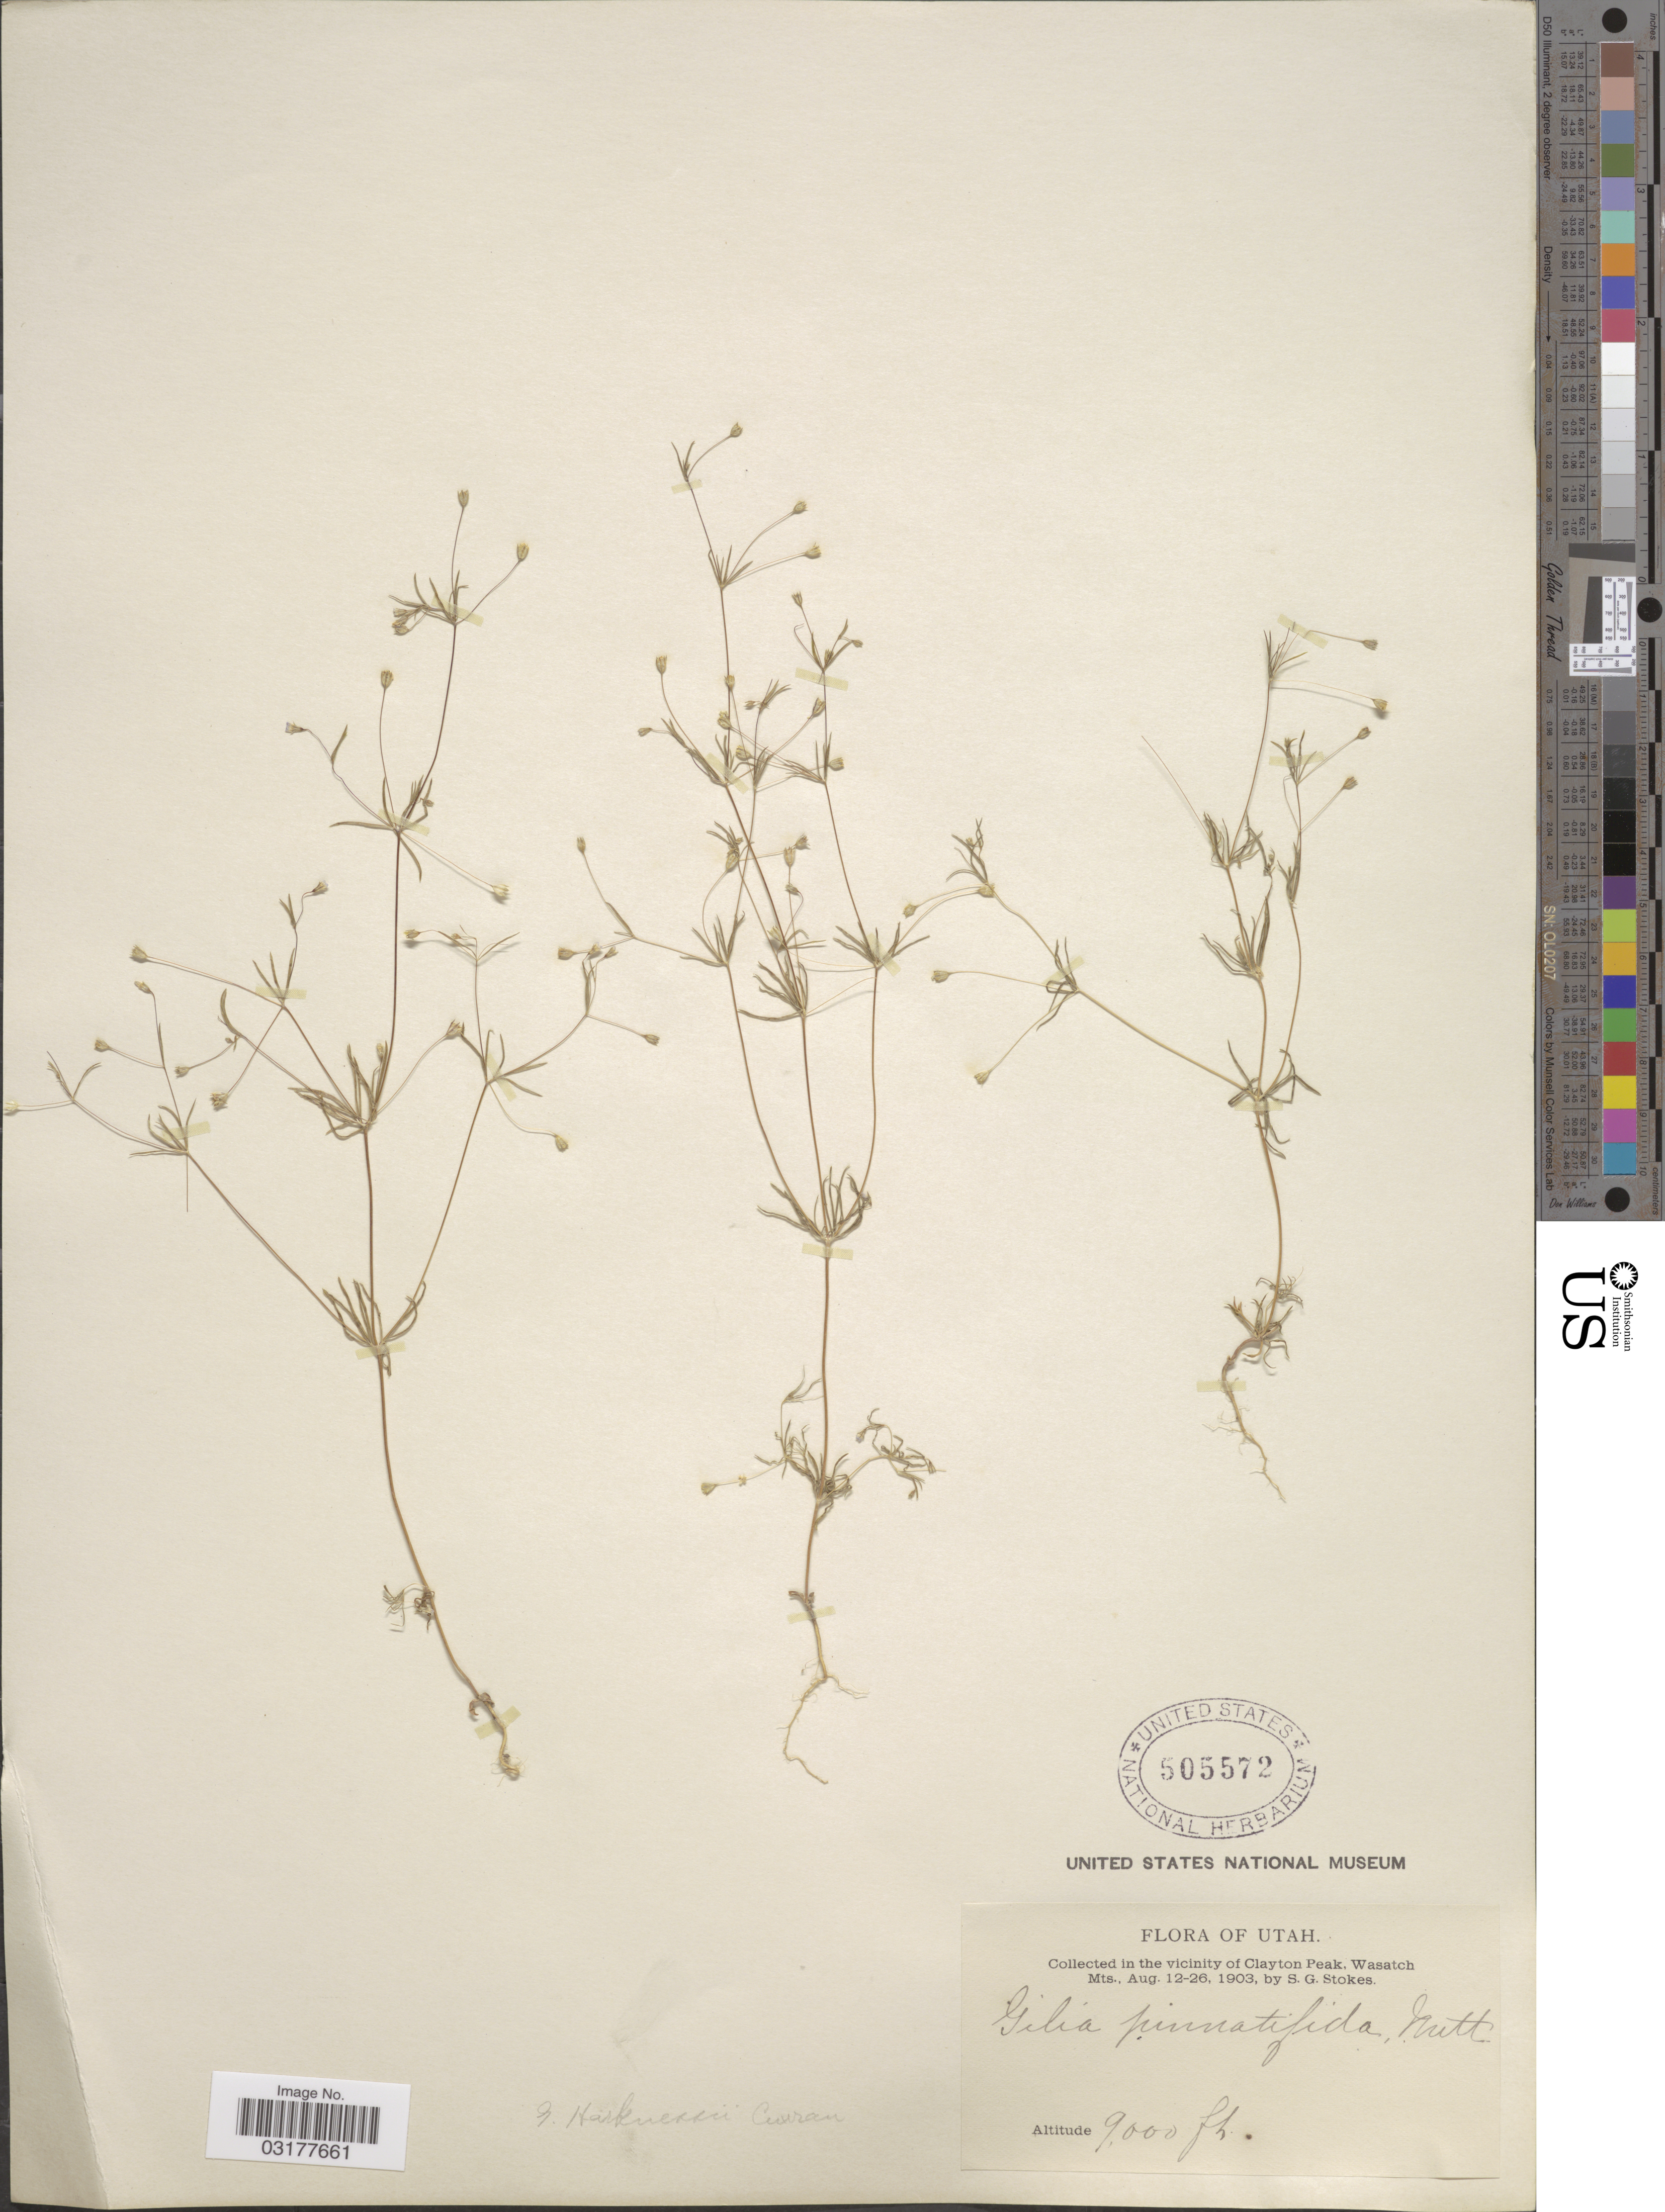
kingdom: Plantae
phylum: Tracheophyta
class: Magnoliopsida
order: Ericales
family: Polemoniaceae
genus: Leptosiphon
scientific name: Leptosiphon septentrionalis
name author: (H. Mason) J.M. Porter & L.A. Johnson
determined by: Strong, Mark T., (BOT), Smithsonian Institution - National Museum of Natural History (UNITED STATES)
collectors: S. G. Stokes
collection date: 1903-08-12/1903-08-26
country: United States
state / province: Utah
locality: Collected in the vicinity of Clayton Peak, Wasatch Mts.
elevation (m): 2743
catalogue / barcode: US 505572